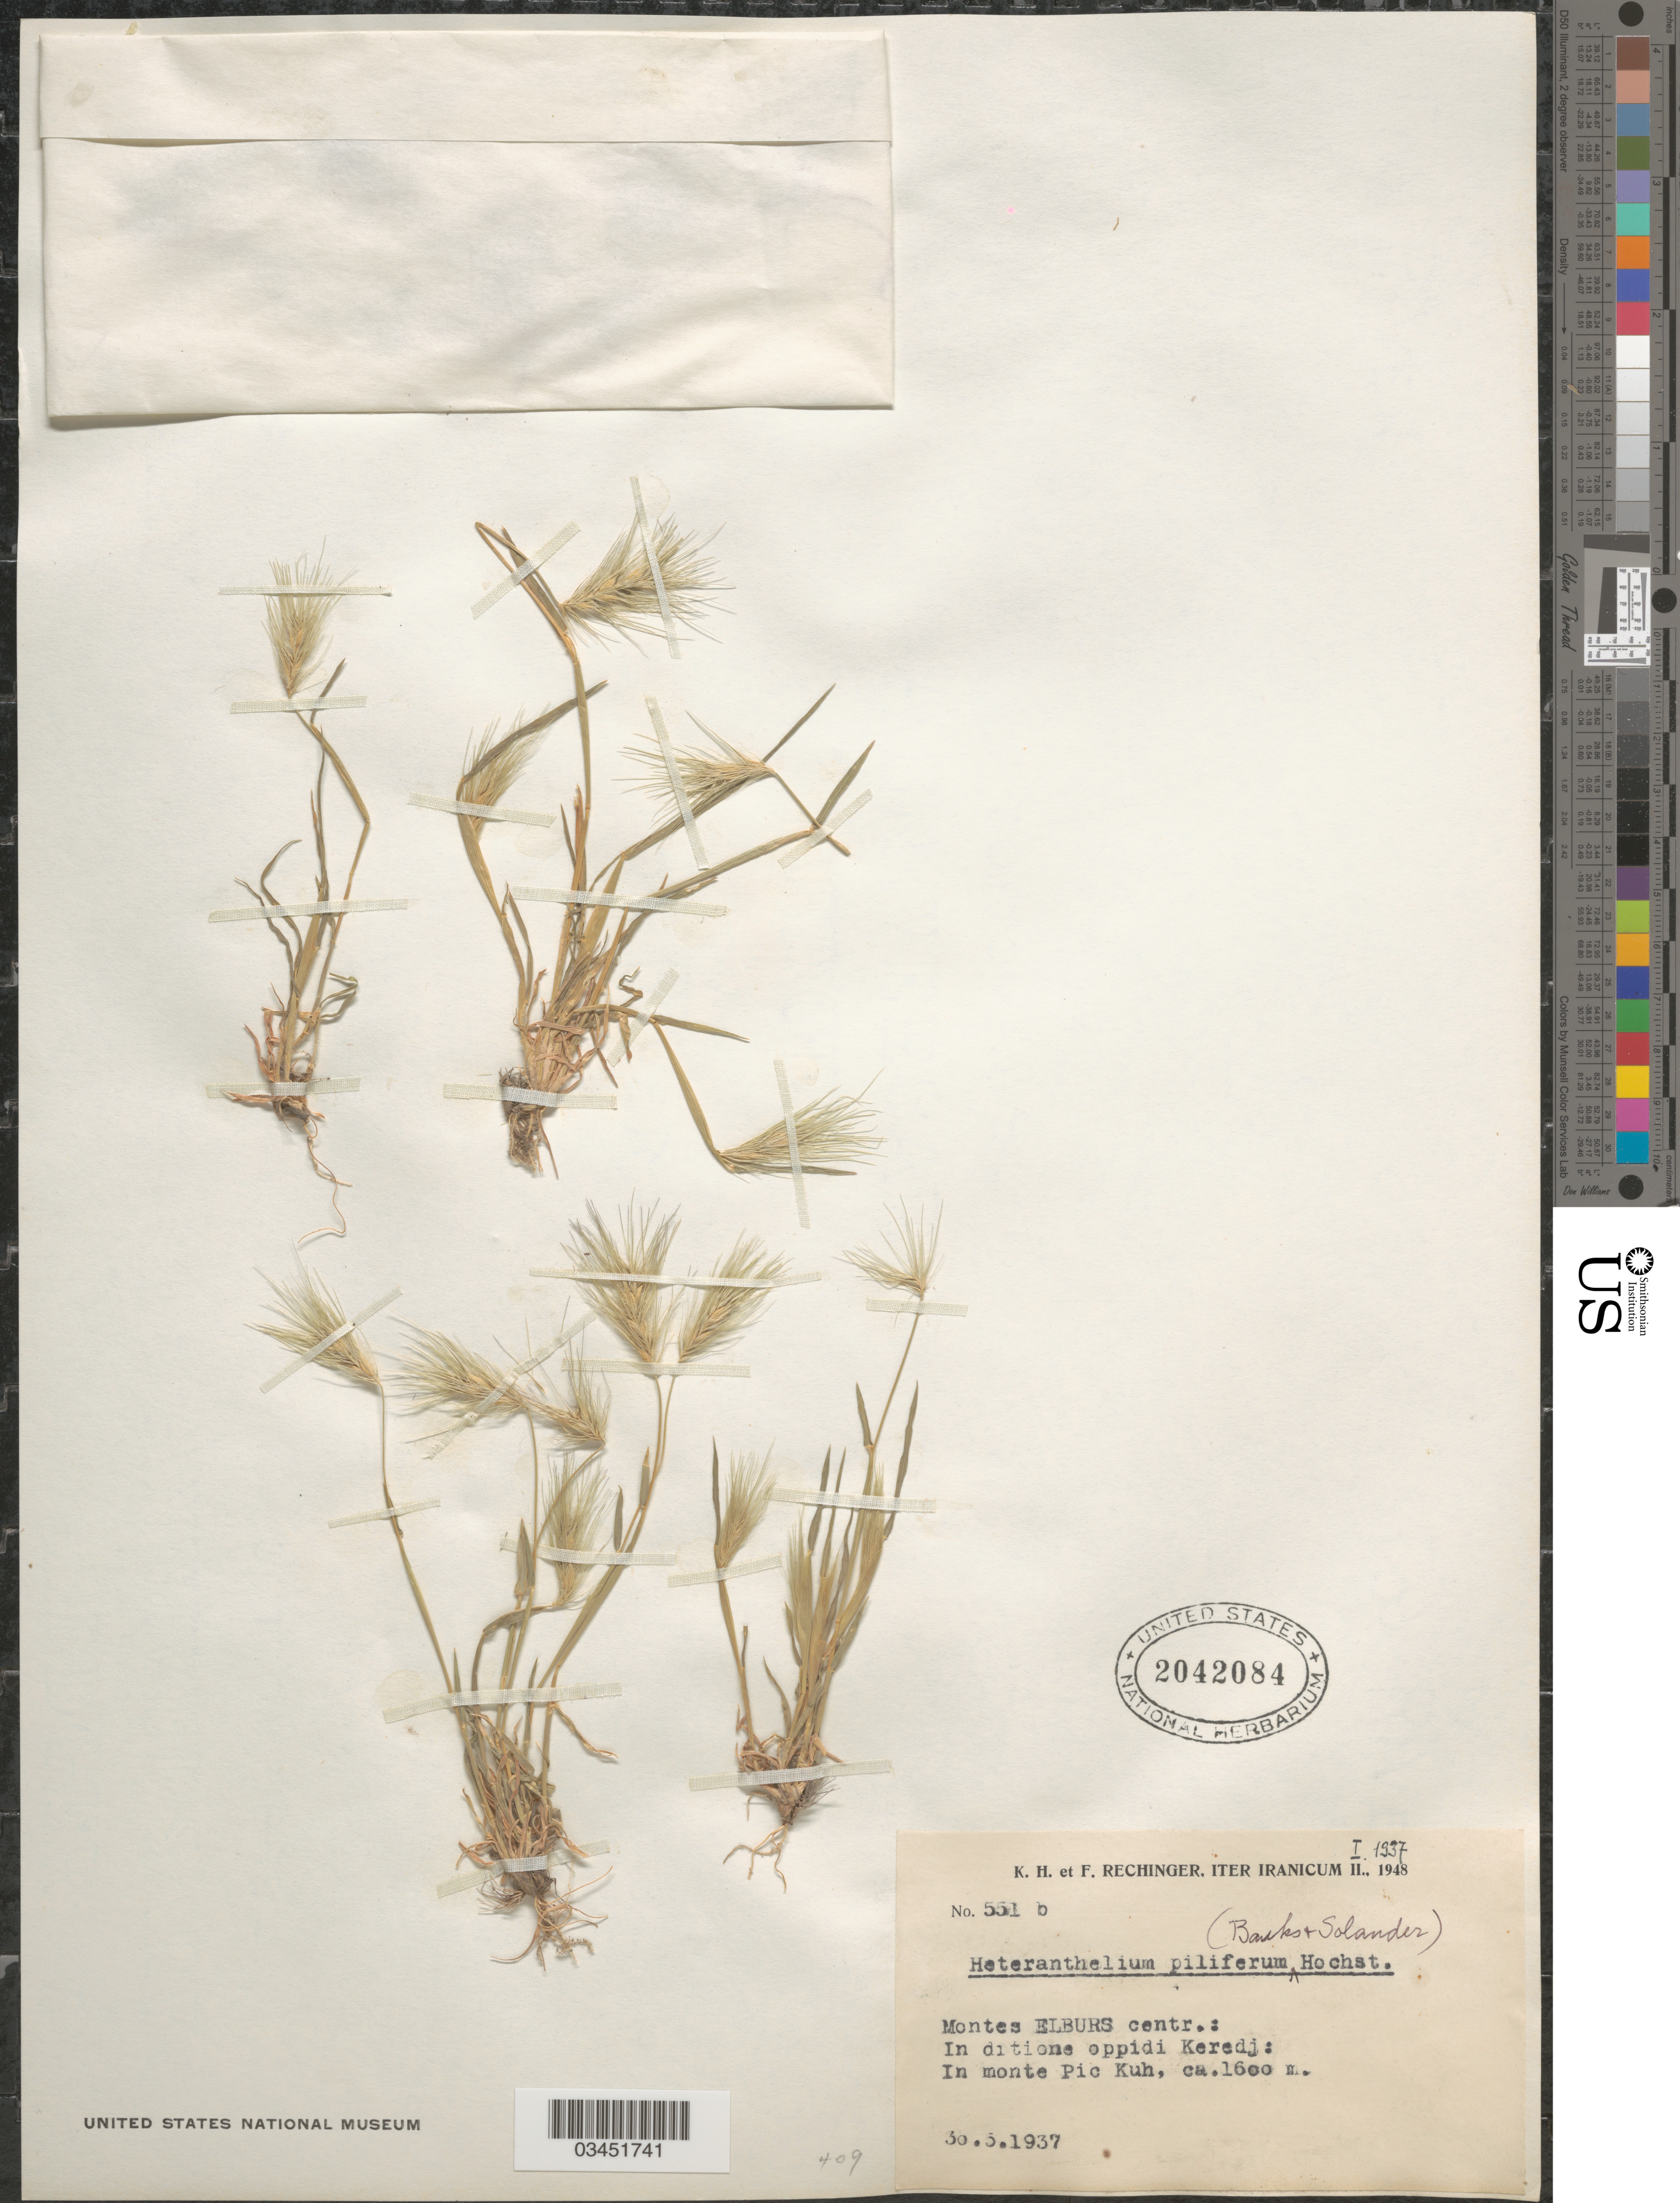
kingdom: Plantae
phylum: Tracheophyta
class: Liliopsida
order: Poales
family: Poaceae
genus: Heteranthelium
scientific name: Heteranthelium piliferum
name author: (Sol.) Hochst.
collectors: K. H. Rechinger & F. Rechinger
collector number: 551b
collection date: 1937-03-30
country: Iran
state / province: Alborz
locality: Iter Iranicum I., 1937. Montes Elburs centr.: In ditione oppidi Keredj: In monte Pic Kuh.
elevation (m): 1600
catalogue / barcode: US 2042084